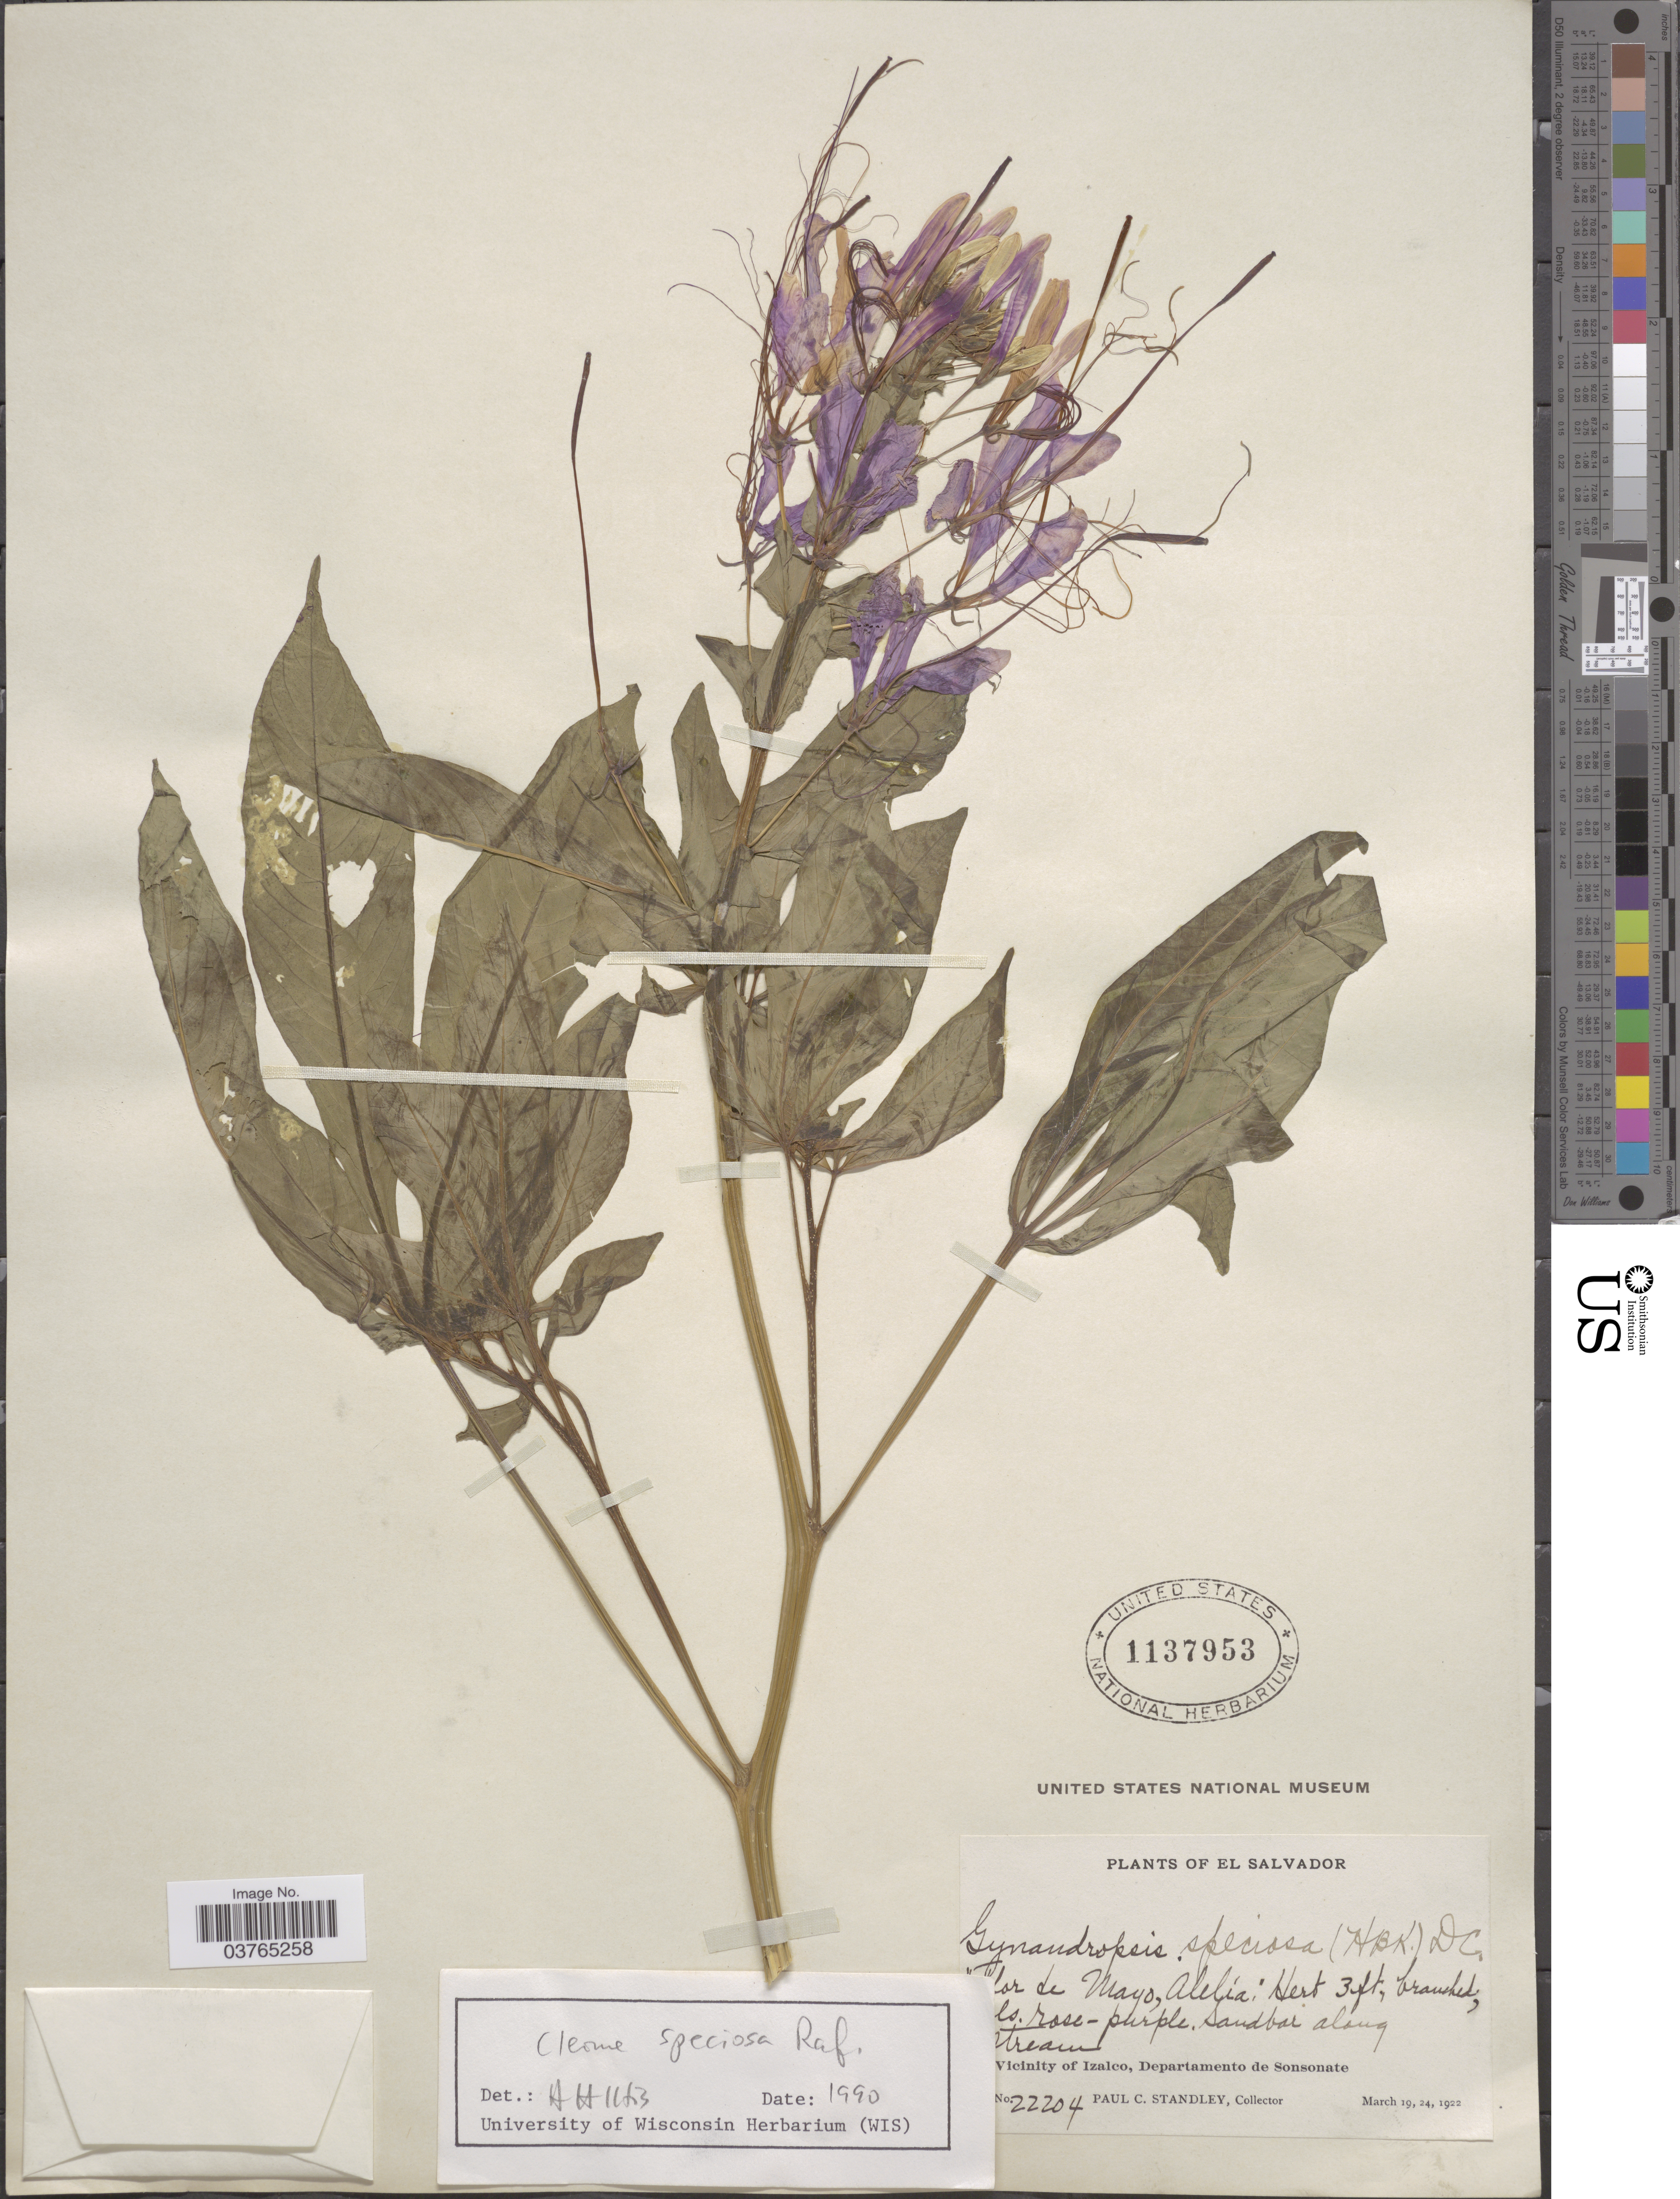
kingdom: Plantae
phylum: Tracheophyta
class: Magnoliopsida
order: Brassicales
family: Cleomaceae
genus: Cleoserrata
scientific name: Cleoserrata speciosa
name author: (Raf.) Iltis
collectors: P. C. Standley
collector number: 22204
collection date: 1922-03-19/1922-03-24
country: El Salvador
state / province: Sonsonate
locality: Vicinity of Izalco, Departamento de Sonsonate.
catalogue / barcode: US 1137953